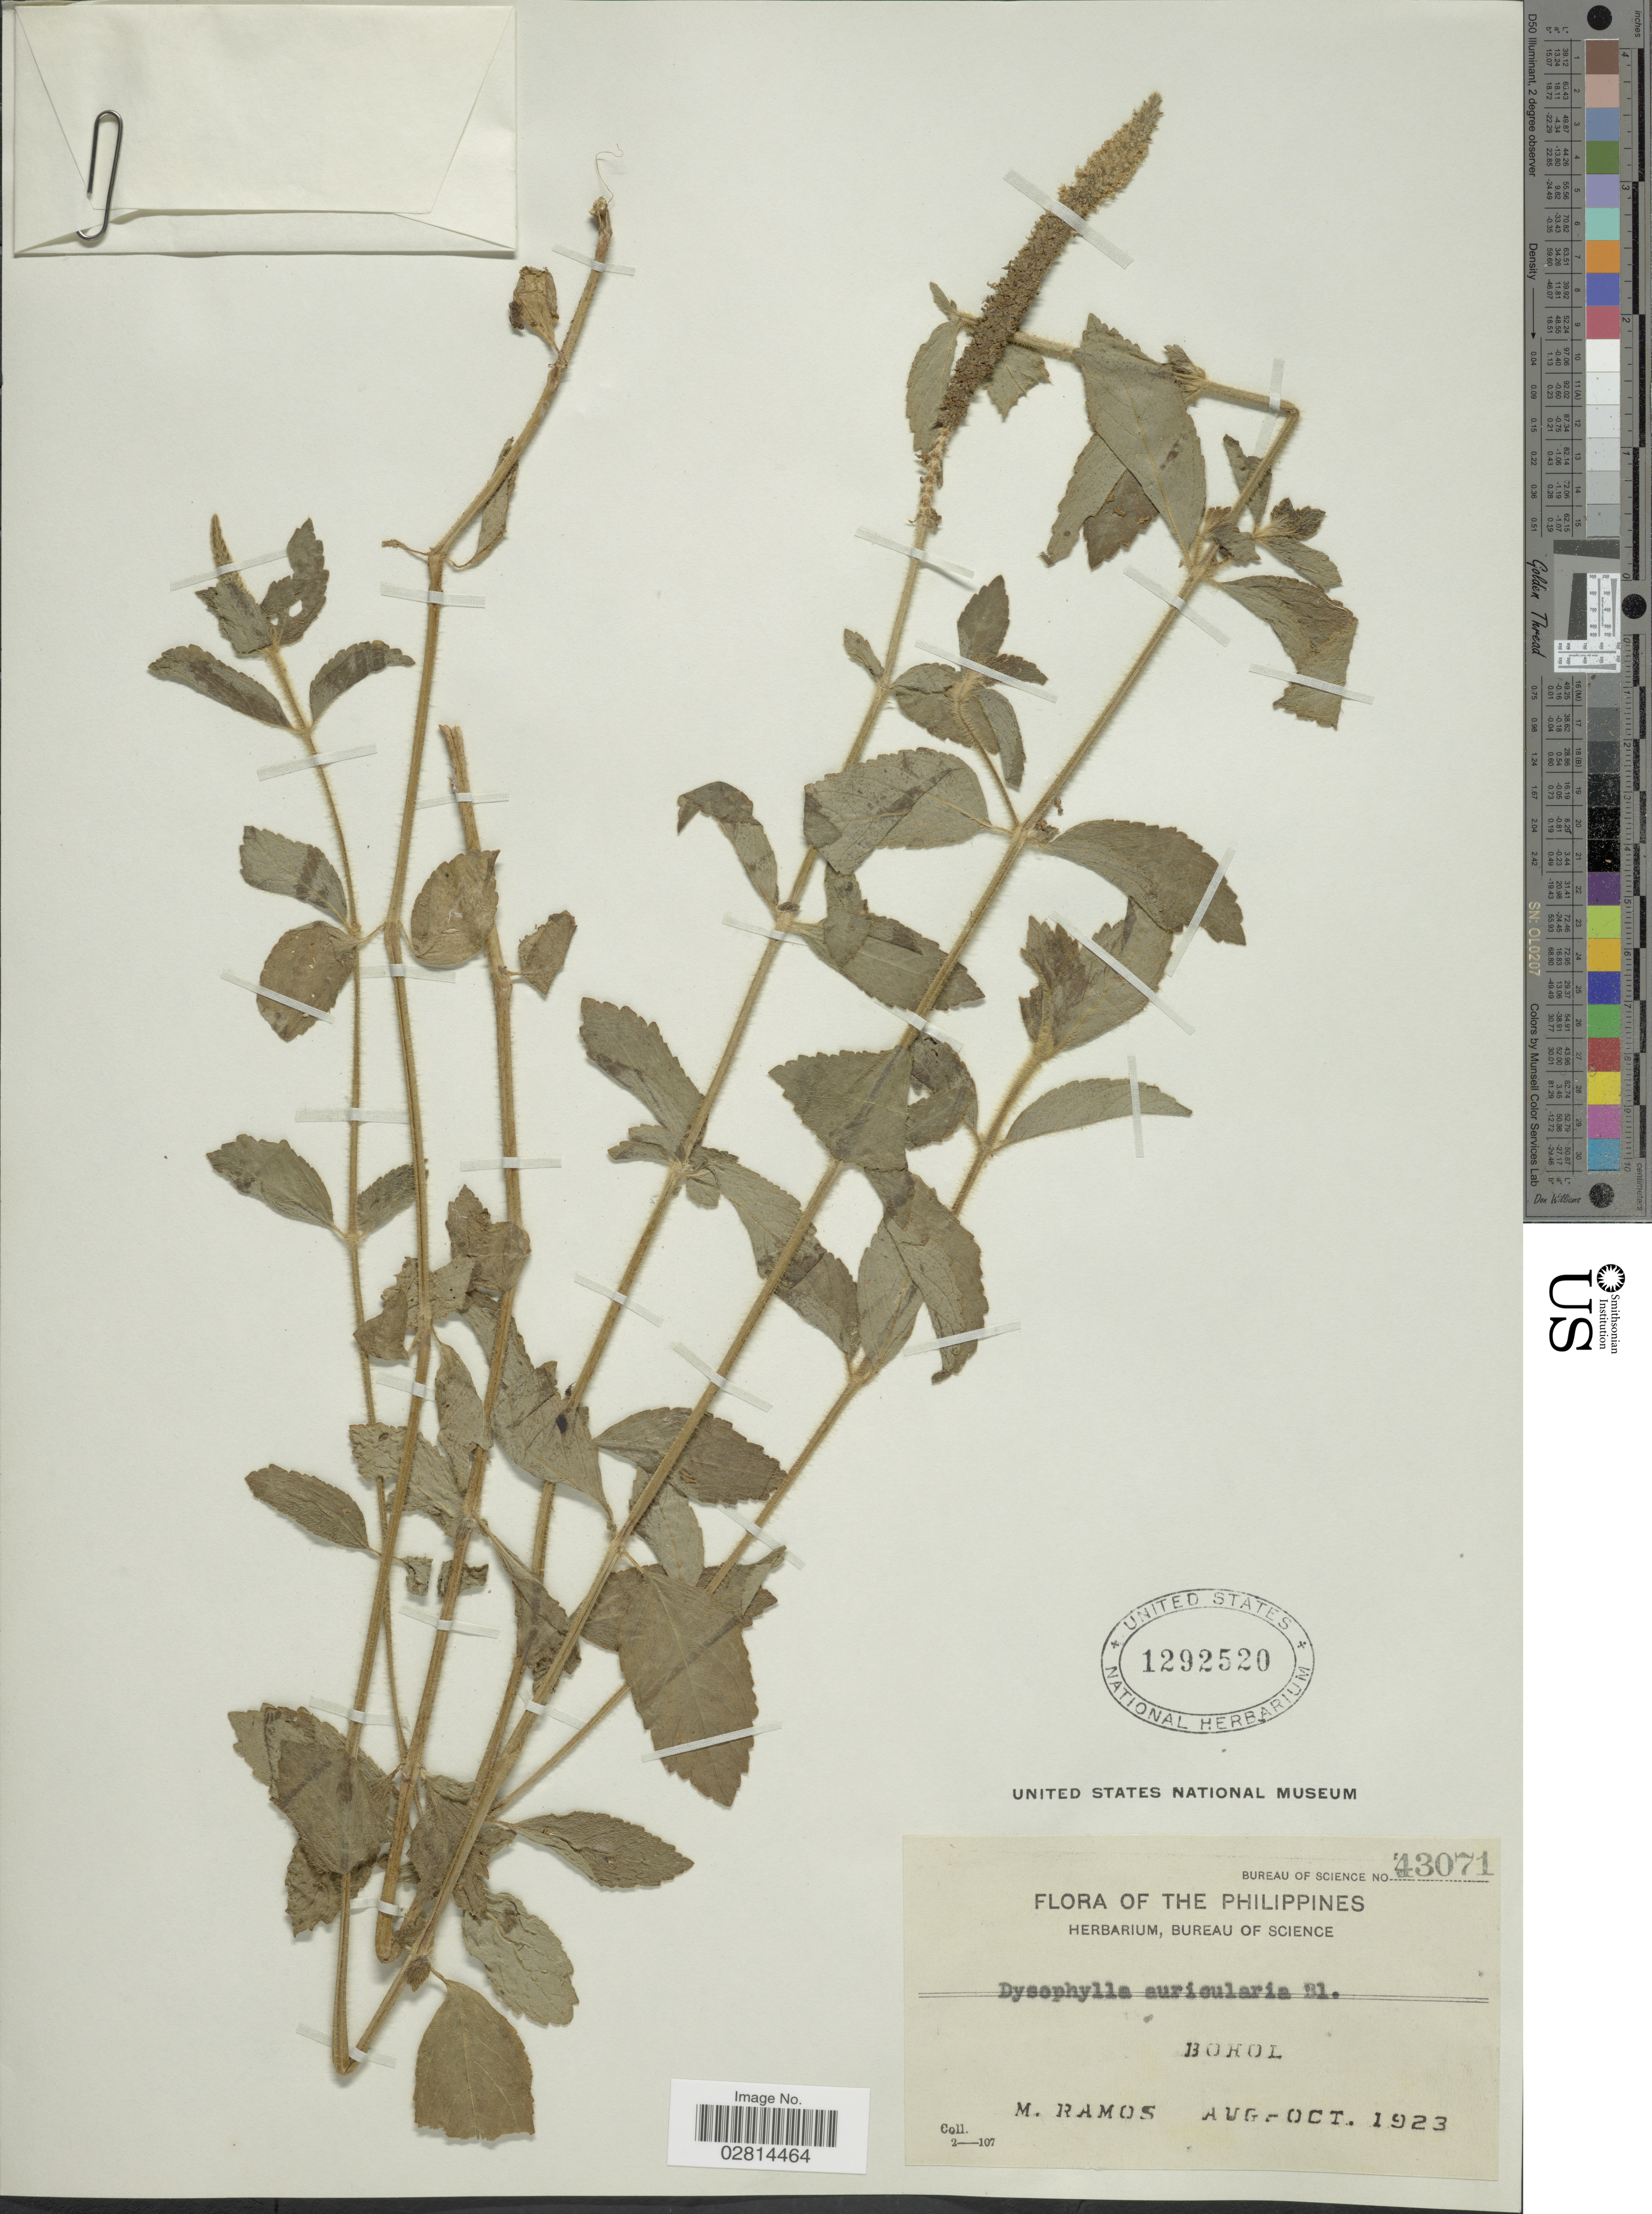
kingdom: Plantae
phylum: Tracheophyta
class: Magnoliopsida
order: Lamiales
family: Lamiaceae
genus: Pogostemon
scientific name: Pogostemon auricularius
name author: (L.) Hassk.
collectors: M. Ramos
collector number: Bureau of Science 43071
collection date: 1923-08/1923-10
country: Philippines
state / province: Central Visayas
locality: Bohol.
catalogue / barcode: US 1292520